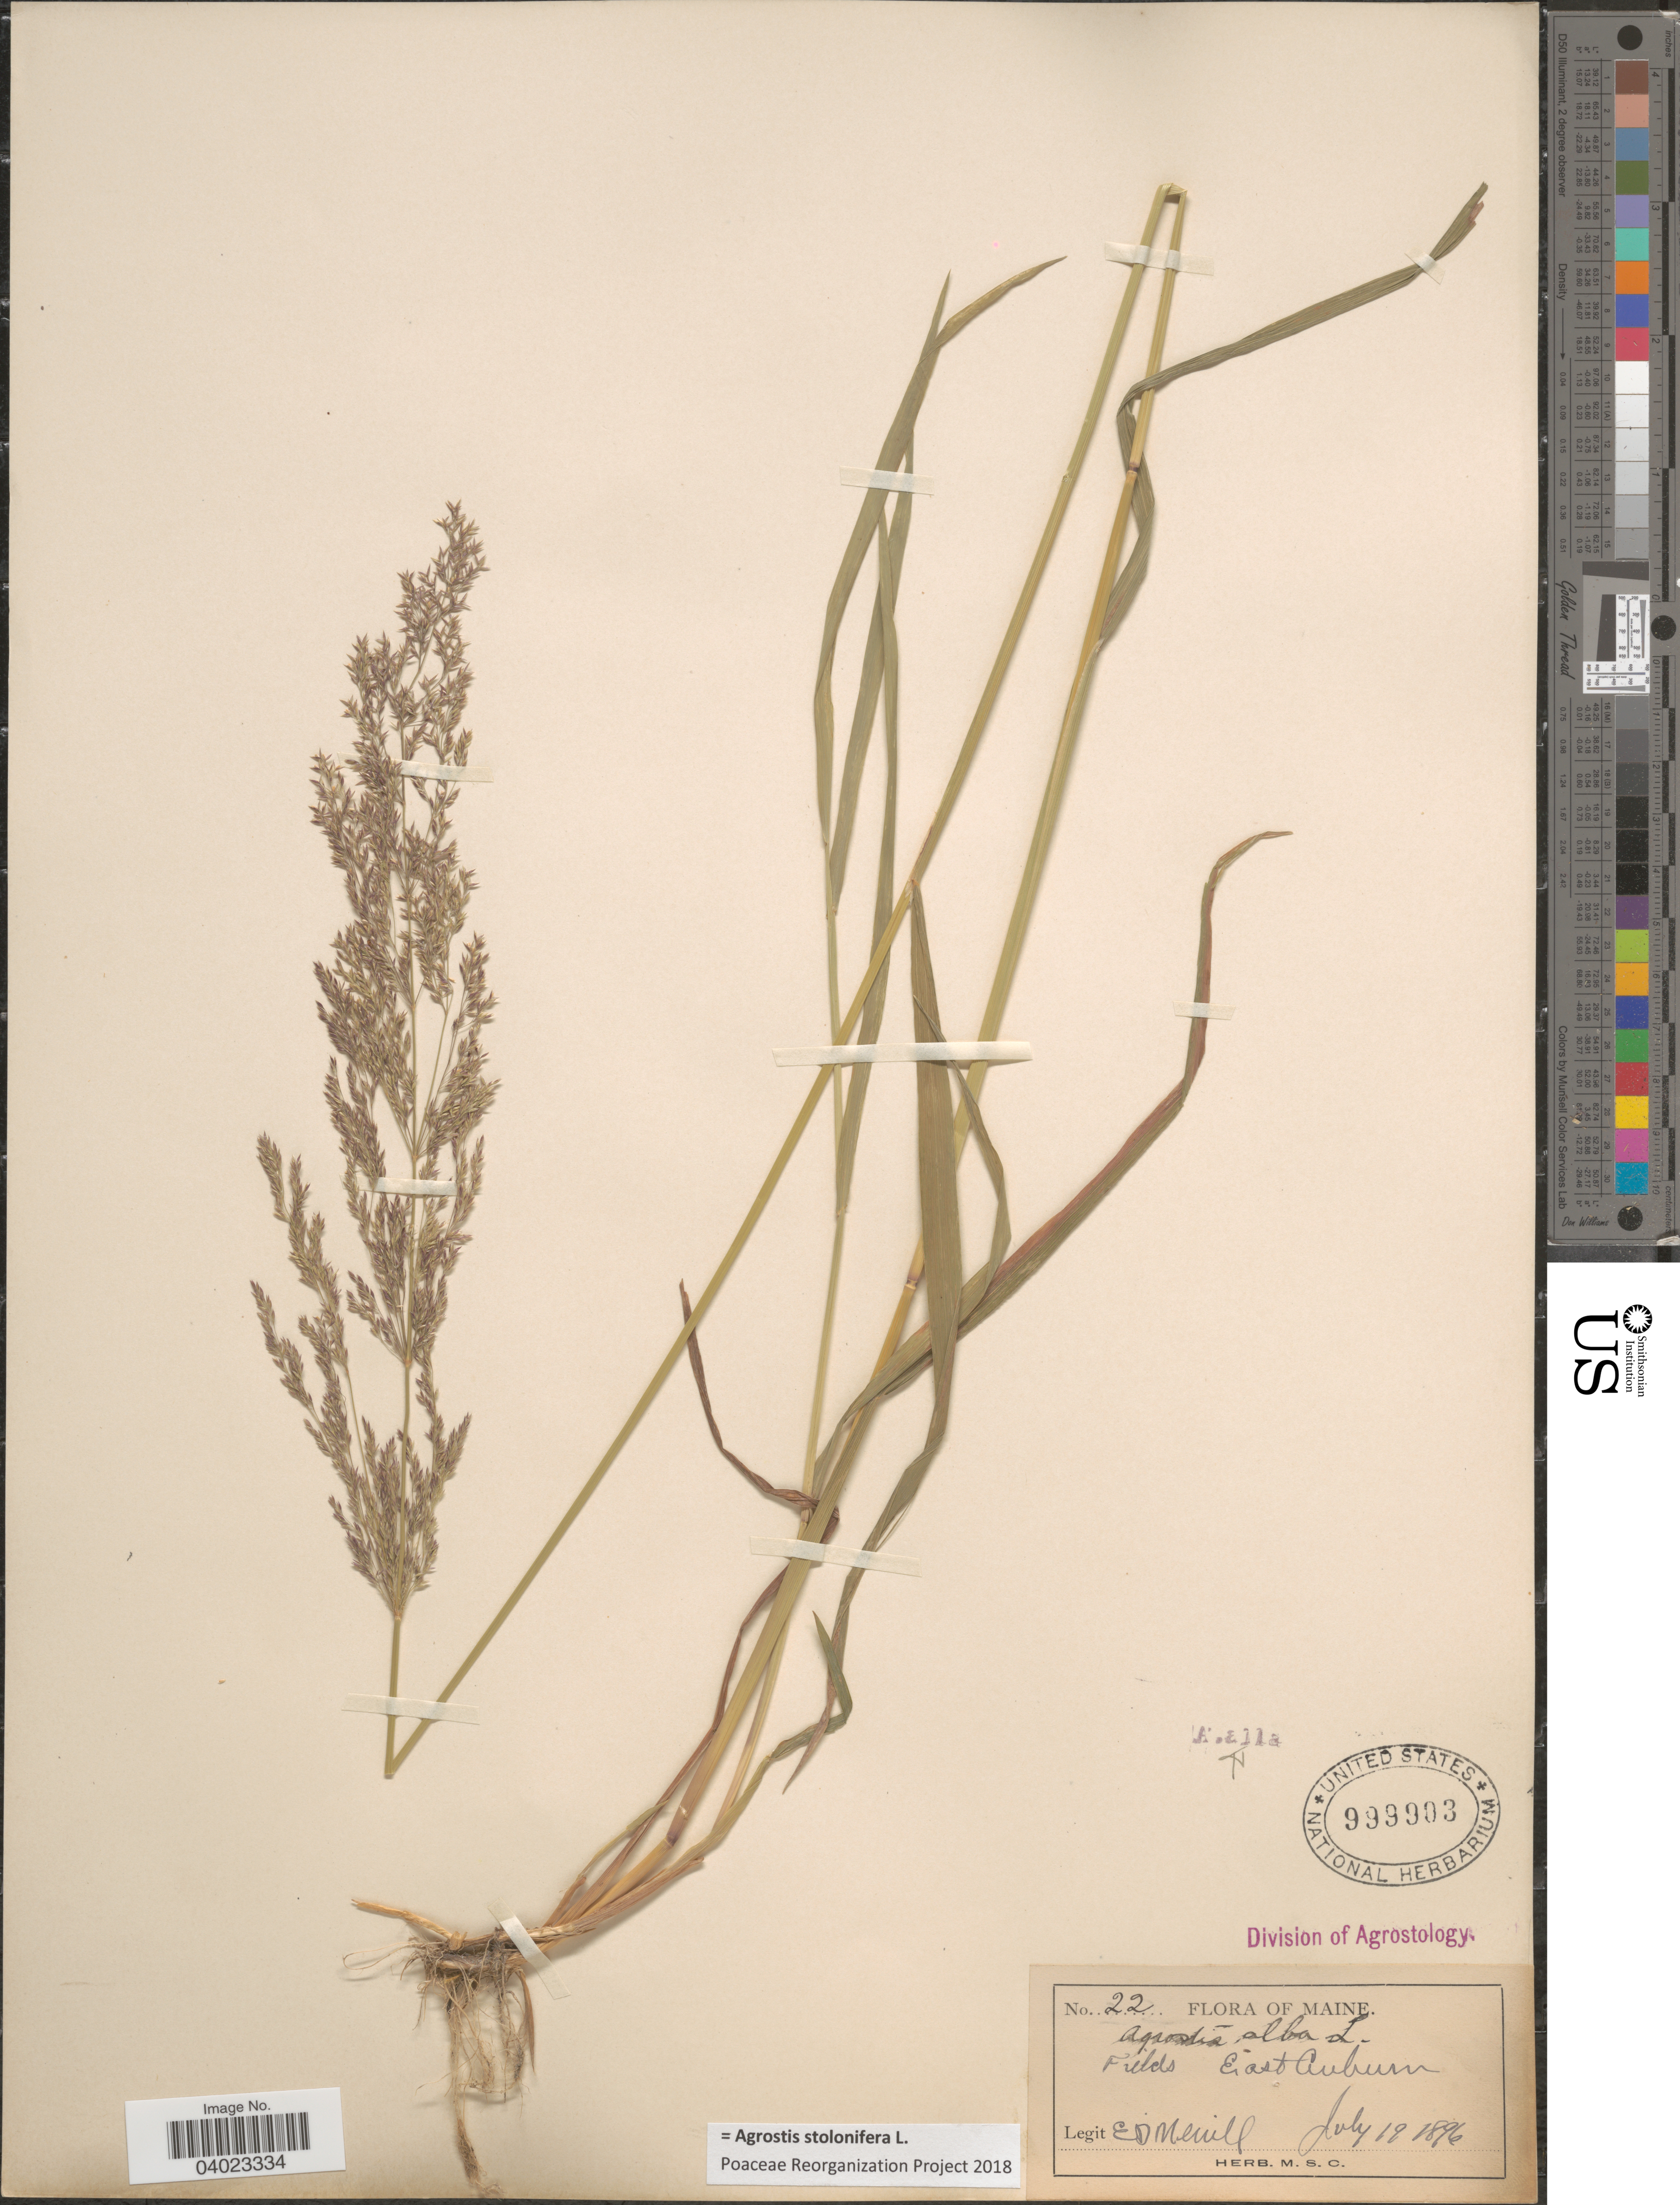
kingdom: Plantae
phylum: Tracheophyta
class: Liliopsida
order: Poales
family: Poaceae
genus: Agrostis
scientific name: Agrostis stolonifera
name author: L.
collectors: E. D. Merrill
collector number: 22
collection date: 1896-07-19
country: United States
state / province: Maine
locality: Fields East Auburn.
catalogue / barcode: US 999903